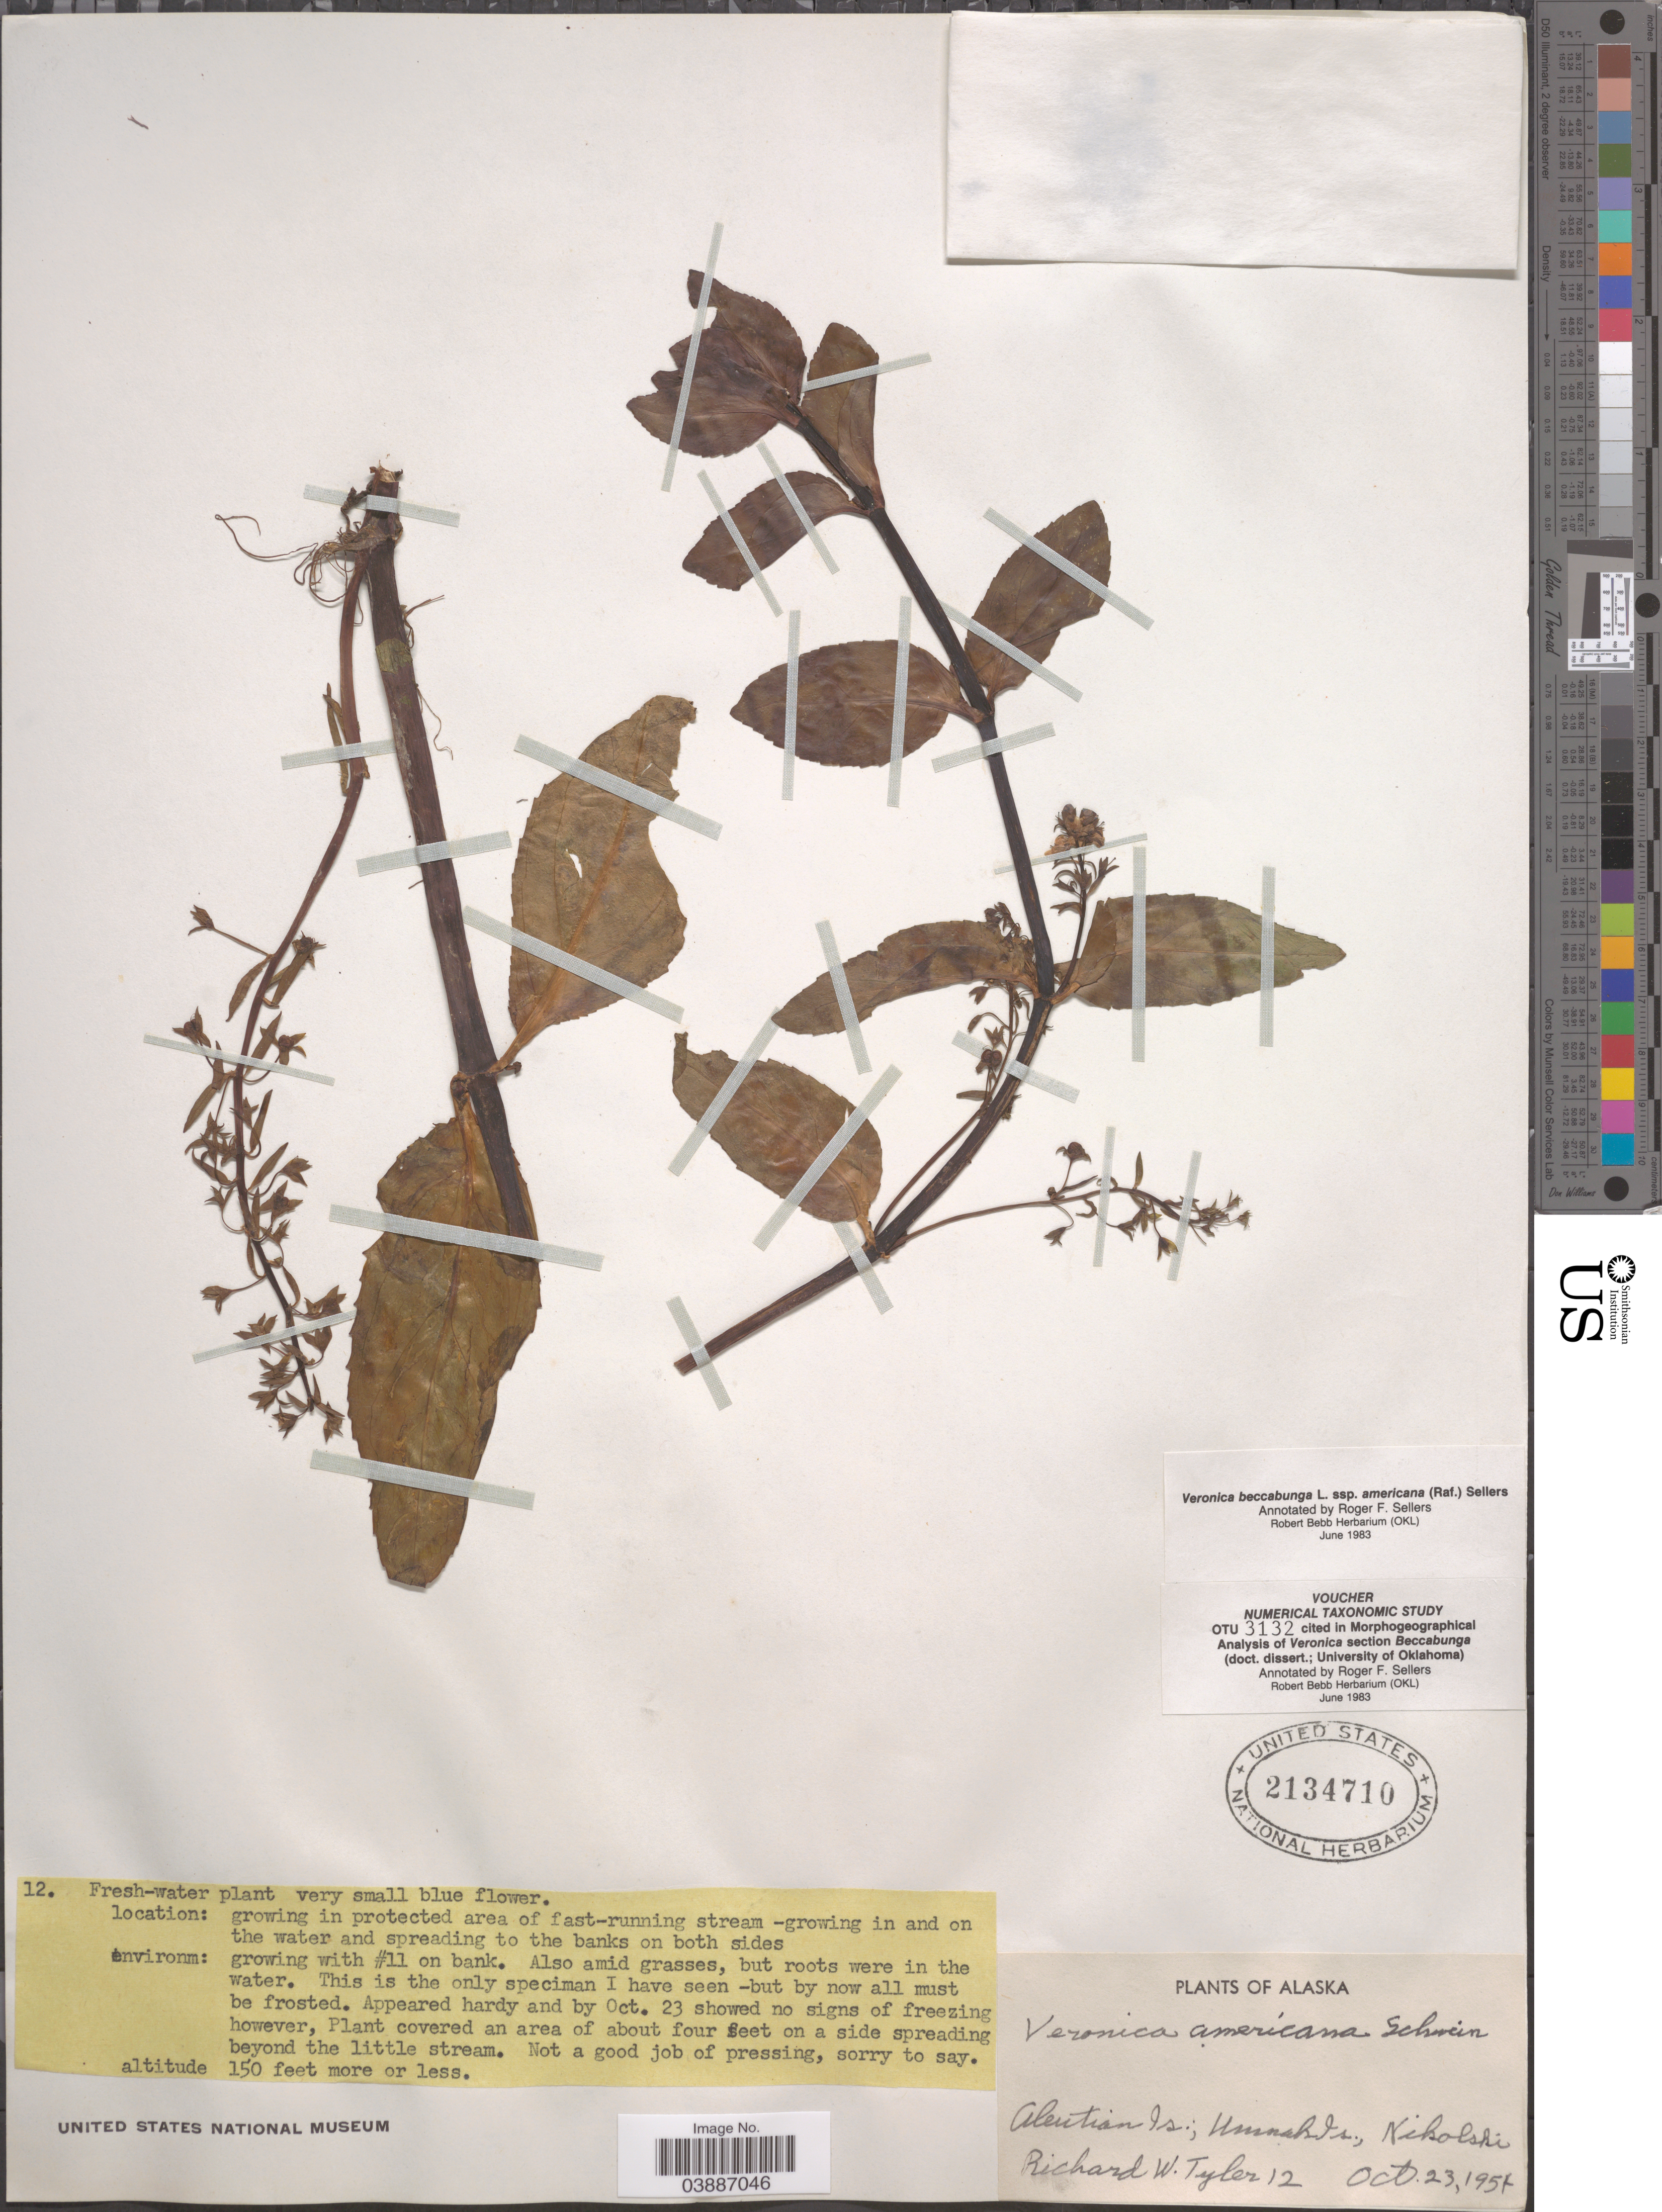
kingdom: Plantae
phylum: Tracheophyta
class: Magnoliopsida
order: Lamiales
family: Plantaginaceae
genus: Veronica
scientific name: Veronica beccabunga subsp. americana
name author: Raf.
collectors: R. Tyler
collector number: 12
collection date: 1951-10-23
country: United States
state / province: Alaska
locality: Aleutian Is.; Umnak Is., Nikolski.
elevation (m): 46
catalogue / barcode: US 2134710